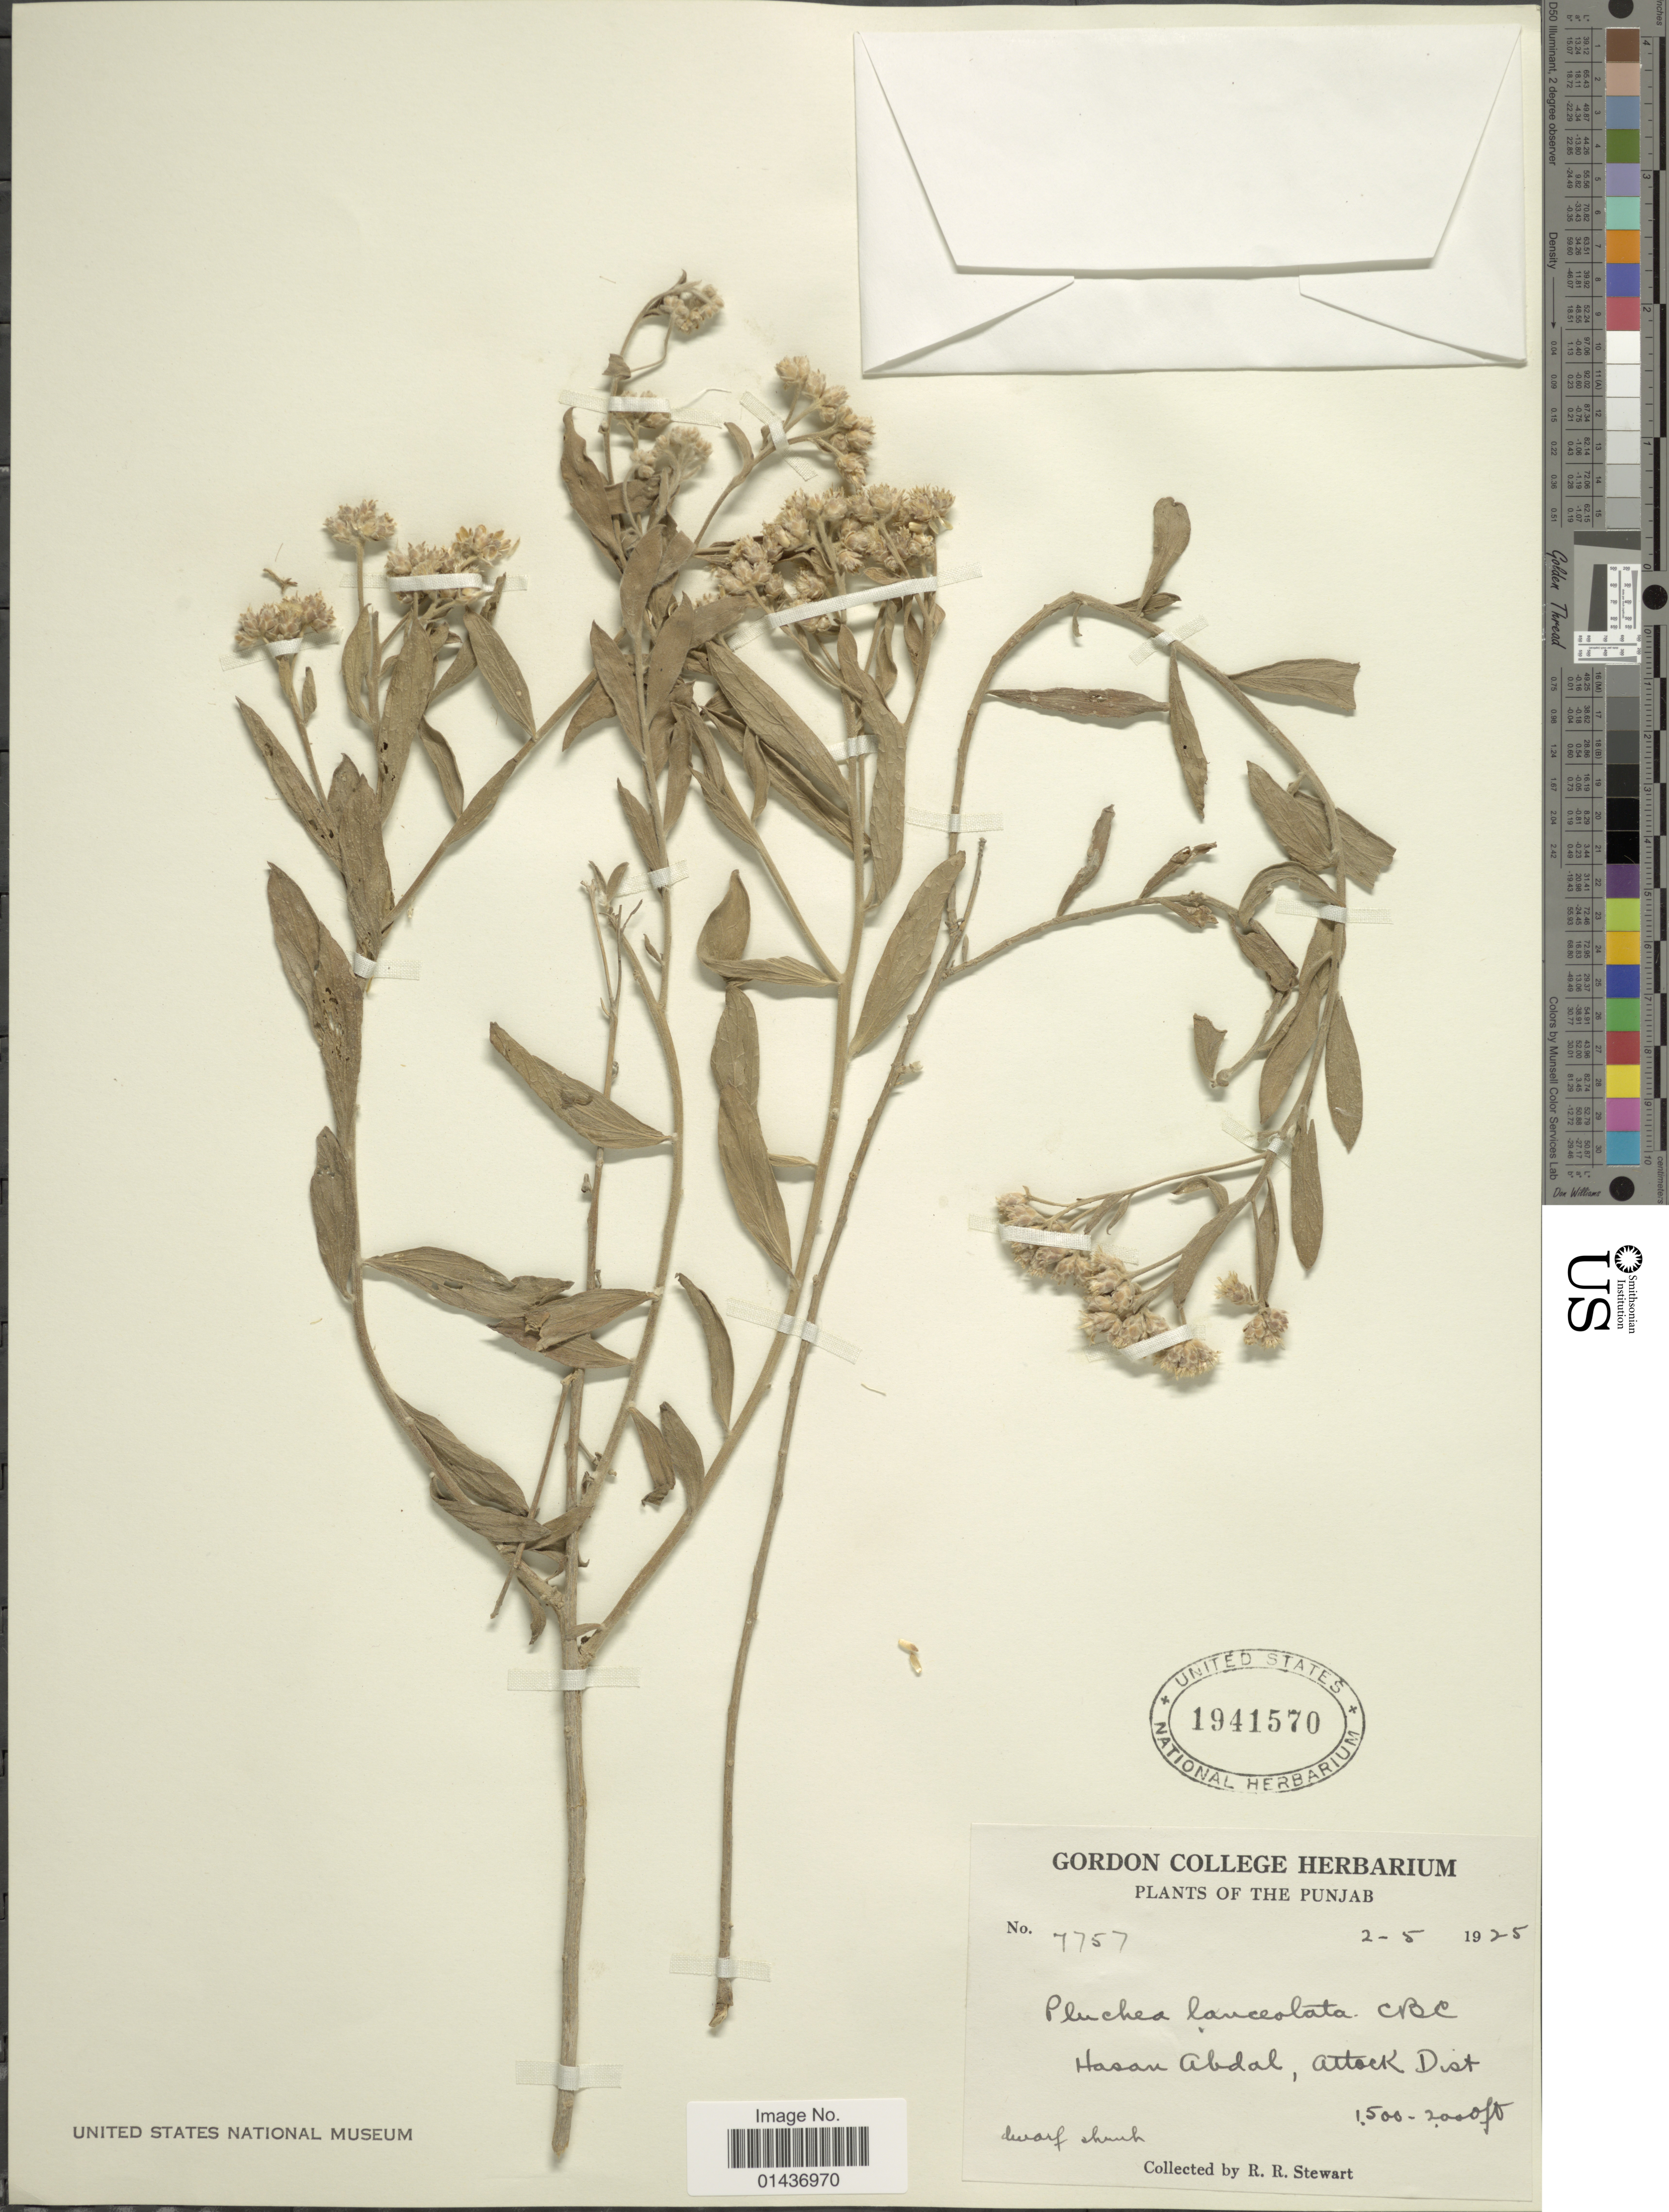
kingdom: Plantae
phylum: Tracheophyta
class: Magnoliopsida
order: Asterales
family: Asteraceae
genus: Pluchea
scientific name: Pluchea lanceolata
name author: (DC.) C.B. Clarke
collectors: R. R. Stewart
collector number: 7757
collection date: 1925-05-02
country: Pakistan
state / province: Punjab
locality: The Punjab, Hasan Abdal, Attack Dist.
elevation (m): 457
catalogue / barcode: US 1941570